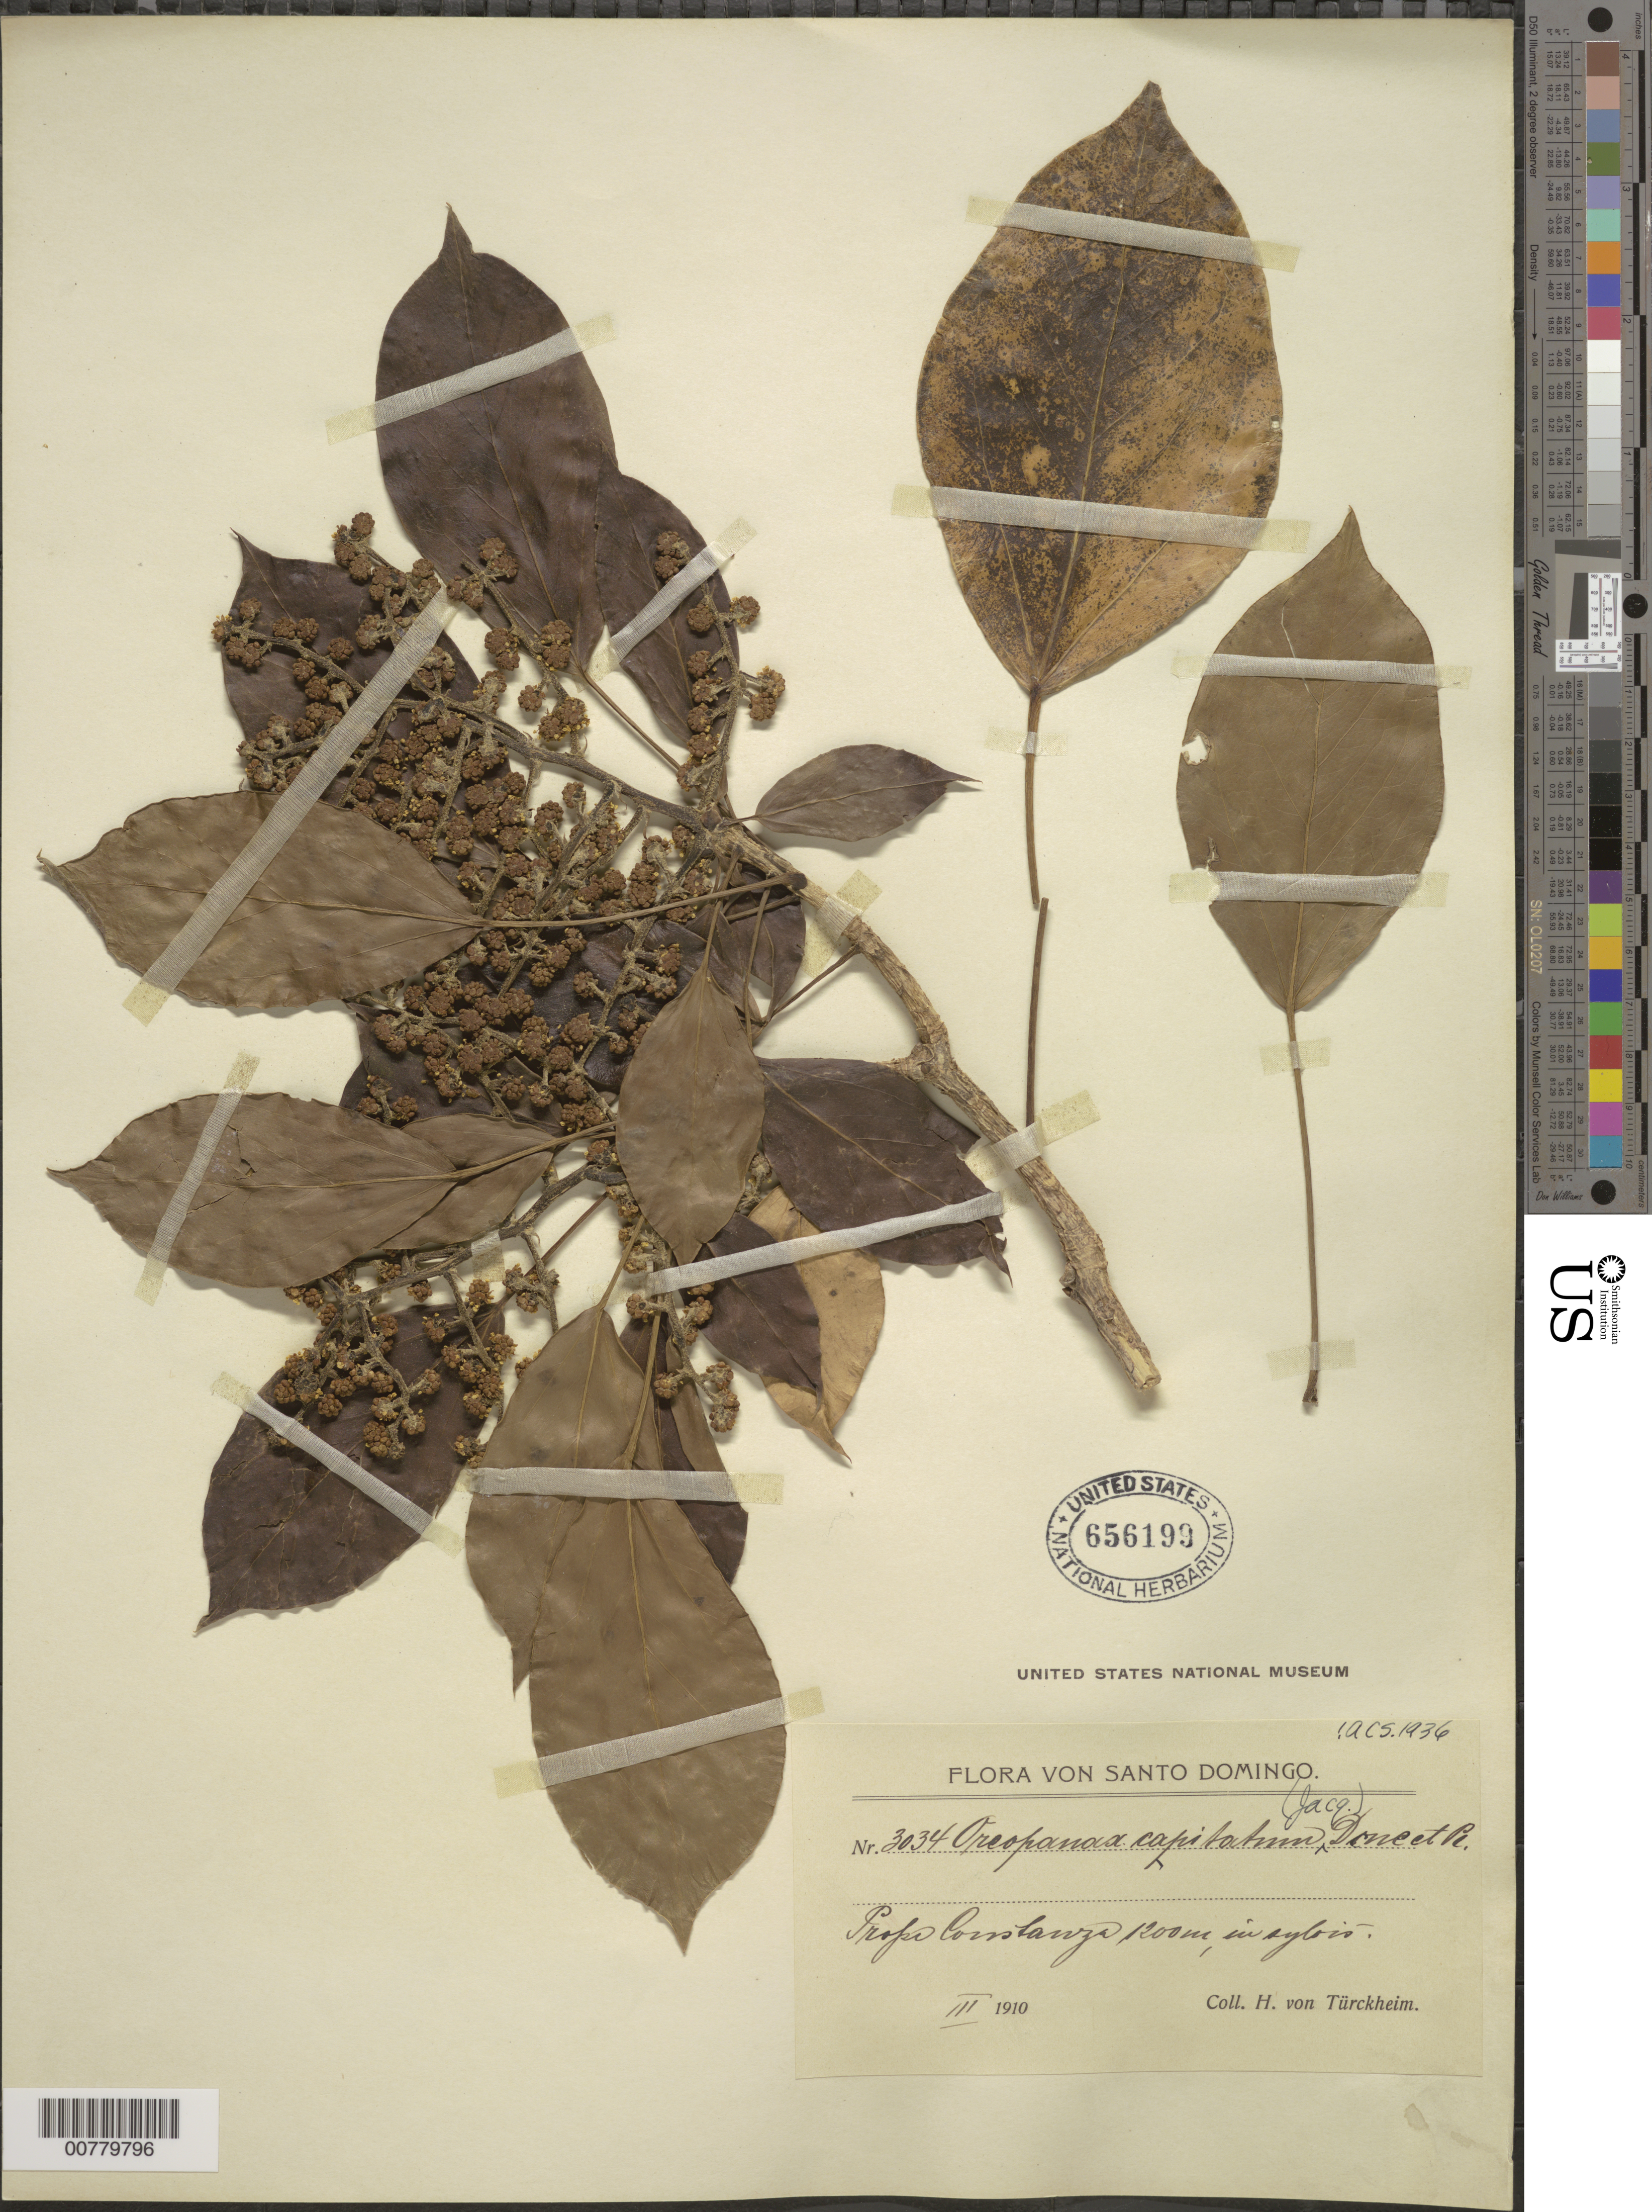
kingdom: Plantae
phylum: Tracheophyta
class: Magnoliopsida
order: Apiales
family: Araliaceae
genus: Oreopanax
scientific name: Oreopanax capitatus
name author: (Jacq.) Decne. & Planch.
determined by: Smith, A. C.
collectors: H. von Türckheim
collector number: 3034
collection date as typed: Mar 1910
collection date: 1910-03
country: Dominican Republic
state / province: La Vega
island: Hispaniola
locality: Constanza.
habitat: In sylvis.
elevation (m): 1200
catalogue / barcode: US 656199